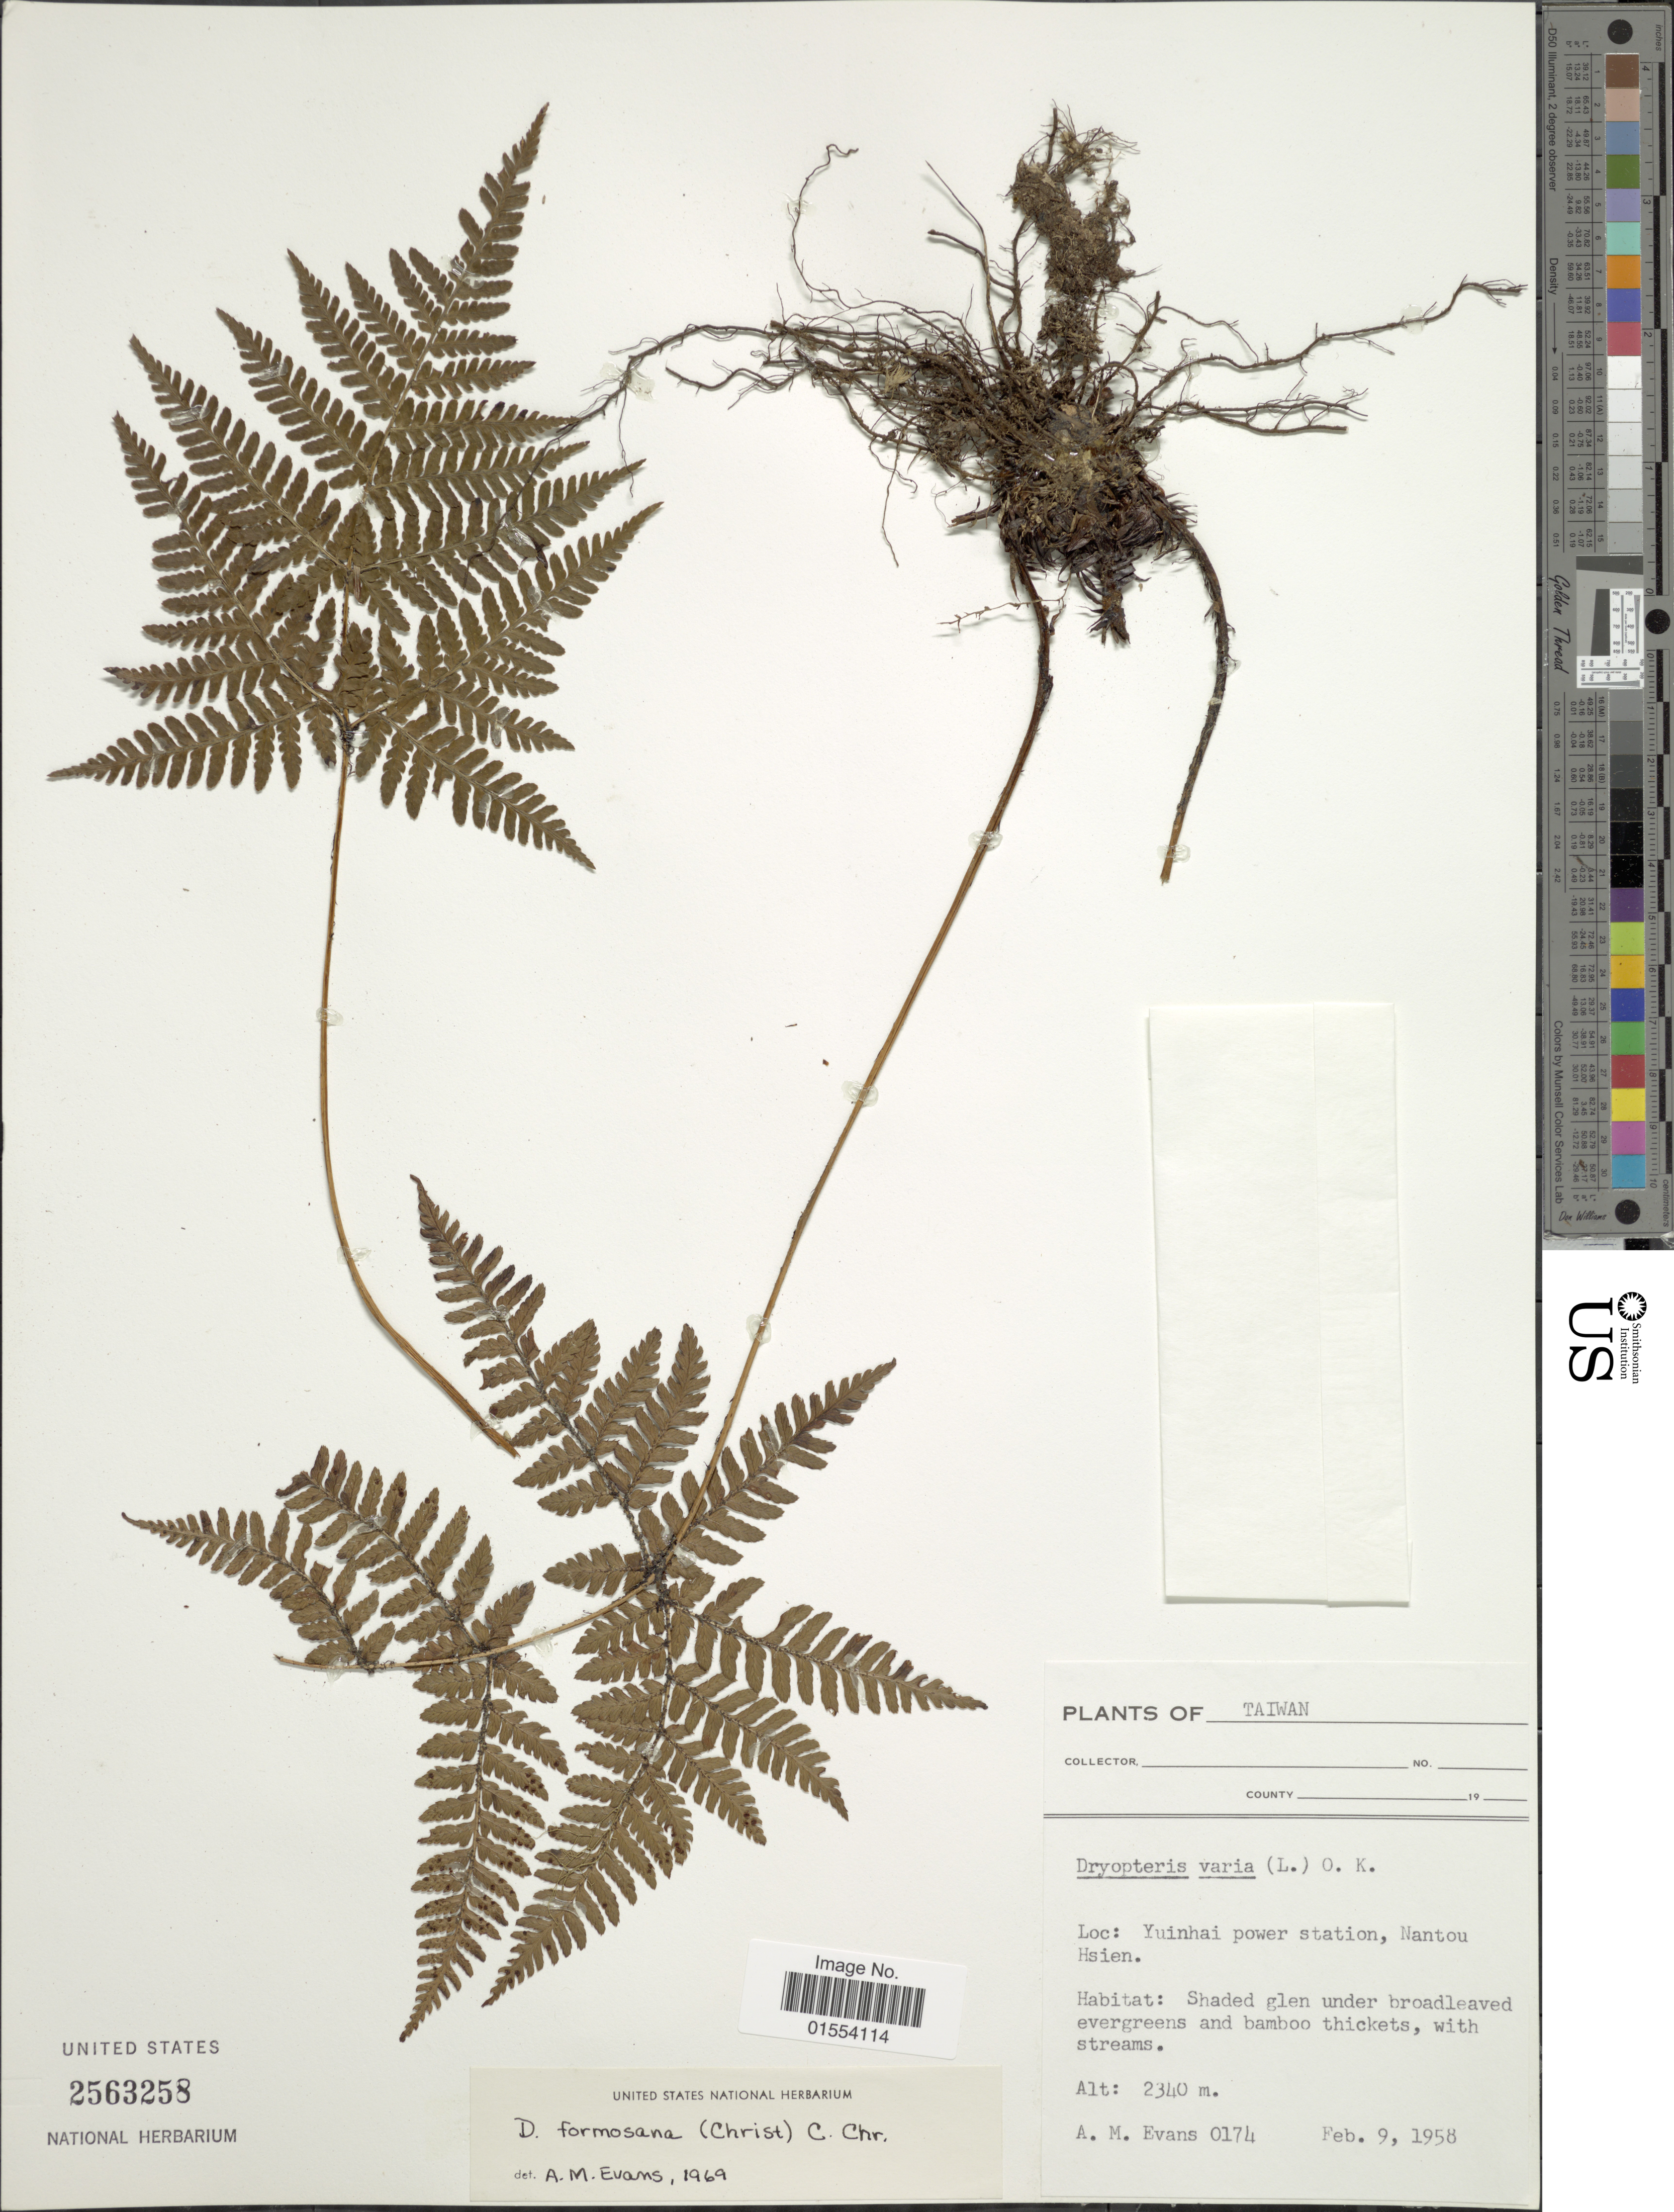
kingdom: Plantae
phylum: Tracheophyta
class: Polypodiopsida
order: Polypodiales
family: Dryopteridaceae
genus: Dryopteris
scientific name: Dryopteris formosana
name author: (Christ) C. Chr.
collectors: A. M. Evans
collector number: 0174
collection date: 1958-02-09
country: Taiwan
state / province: Nantou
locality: Yuinhai power station, Nantou Hsien.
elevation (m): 2340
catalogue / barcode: US 2563258